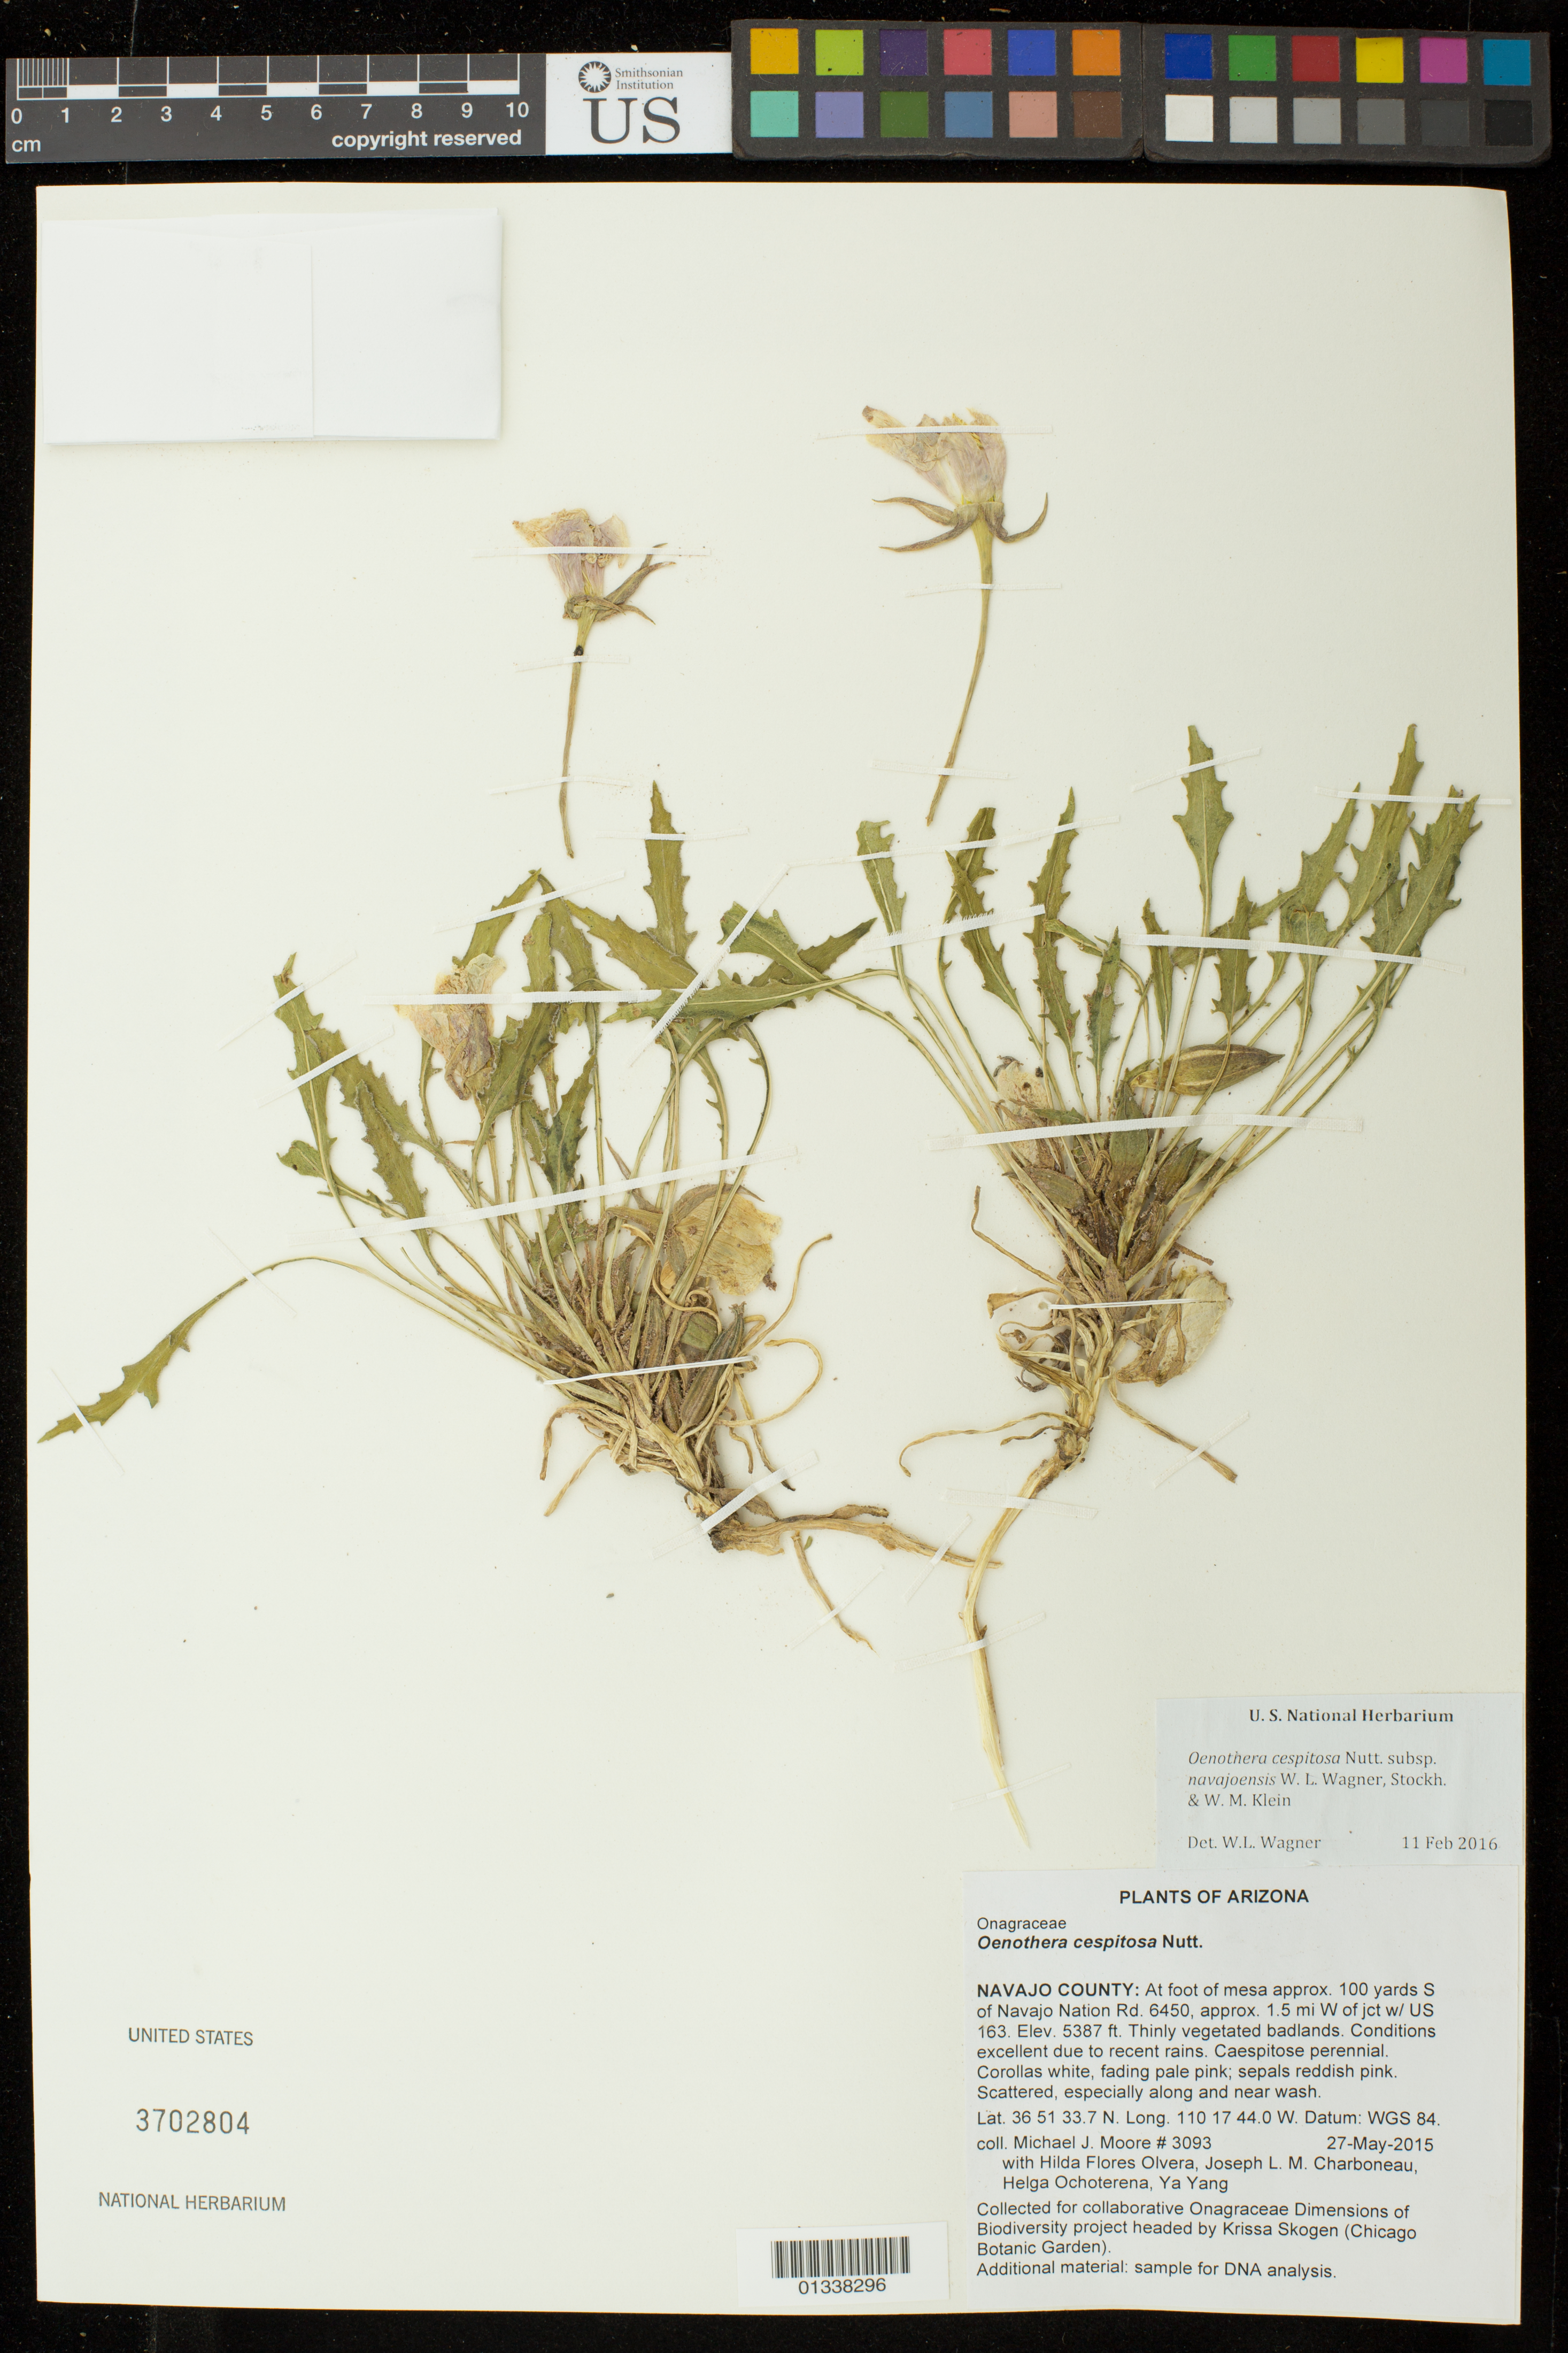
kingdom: Plantae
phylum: Tracheophyta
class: Magnoliopsida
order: Myrtales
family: Onagraceae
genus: Oenothera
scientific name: Oenothera cespitosa subsp. navajoensis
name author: W.L. Wagner et al.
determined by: Wagner, W. L., (BOT), Smithsonian Institution - National Museum of Natural History (UNITED STATES)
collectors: M. J. Moore, H. Flores Olvera, J. L. M. Charboneau, H. Ochoterena-B. & Y. Yang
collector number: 3093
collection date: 2015-05-27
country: United States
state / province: Arizona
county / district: Navajo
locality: At foot of mesa approx. 100 yards S of Navajo Nation Rd. 6450, approx. 1.5 mi W of jct w/ US 163.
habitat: Thinly vegetated badlands. Conditions excellent due to recent rains.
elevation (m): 1642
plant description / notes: Collected for collaborative Onagraceae Dimensions of Biodiversity project headed by Krissa Skogen (Chicago Botanic Garden).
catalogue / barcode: US 3702804